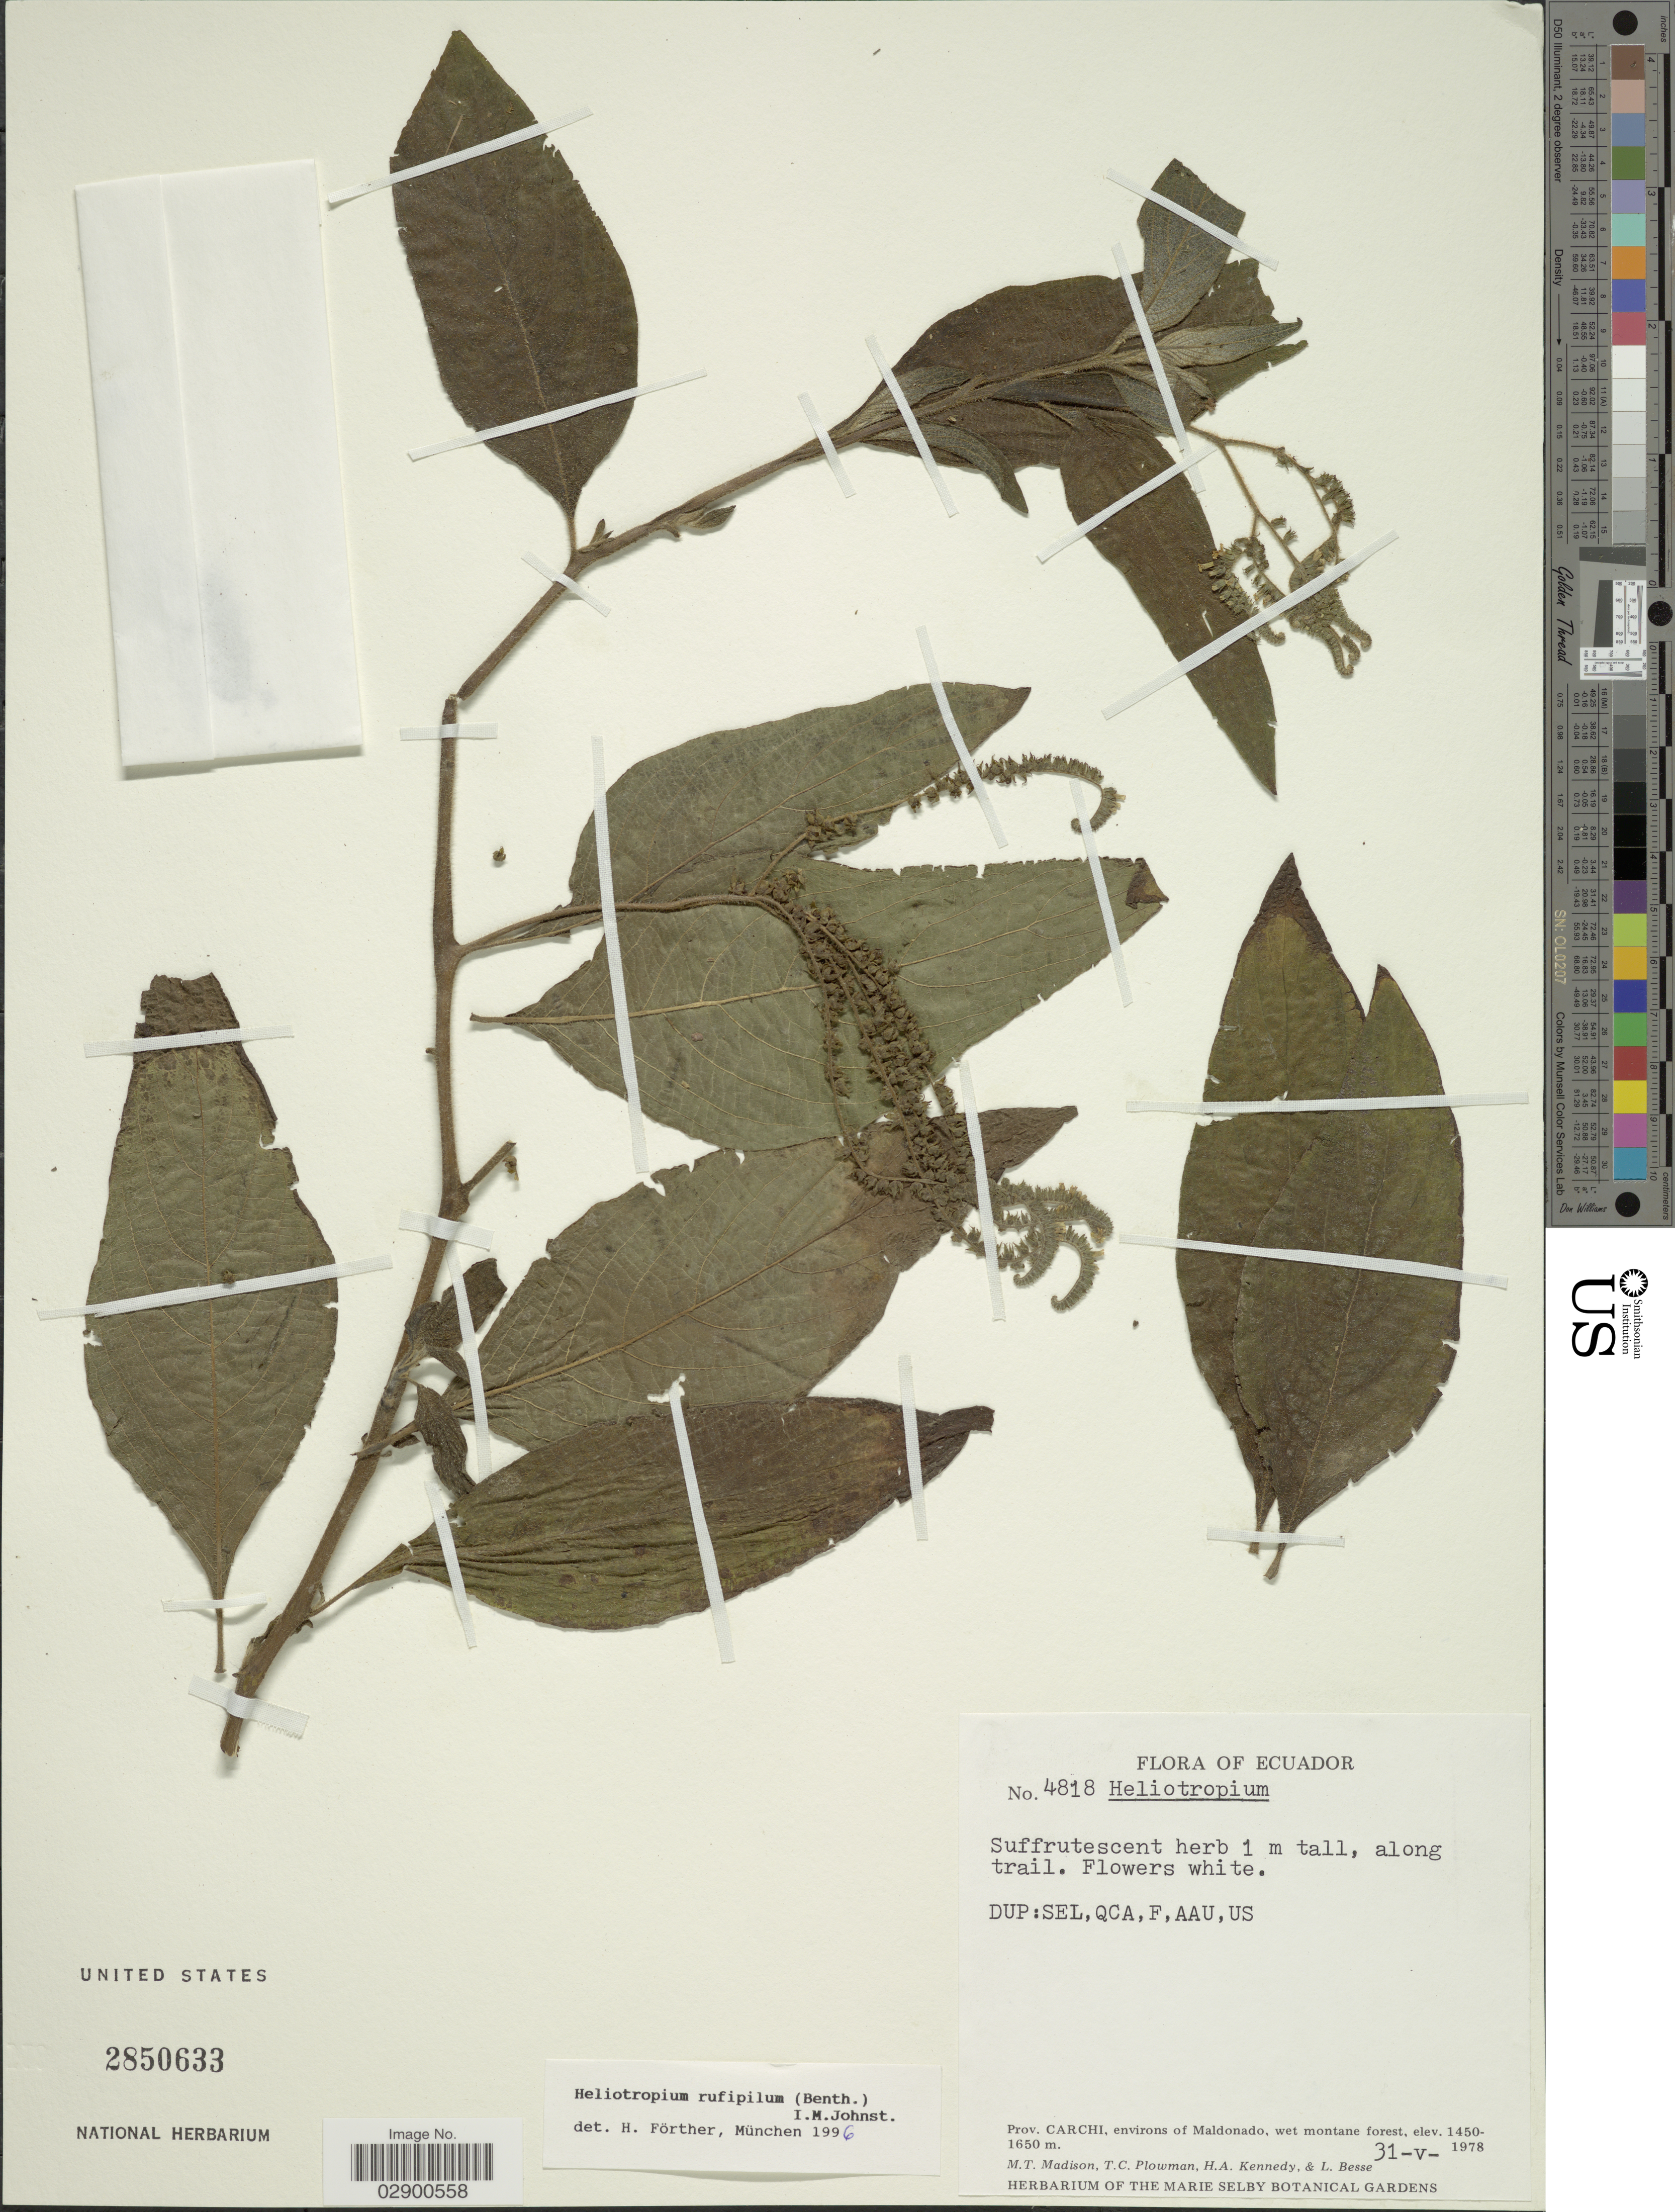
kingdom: Plantae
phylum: Tracheophyta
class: Magnoliopsida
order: Boraginales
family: Heliotropiaceae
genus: Heliotropium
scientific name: Heliotropium rufipilum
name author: (Benth.) I.M. Johnst.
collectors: M. T. Madison, T. Plowman, H. Kennedy & L. Besse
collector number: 4818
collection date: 1978-05-31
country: Ecuador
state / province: Carchi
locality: Environs of Maldonado.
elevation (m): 1450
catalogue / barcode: US 2850633